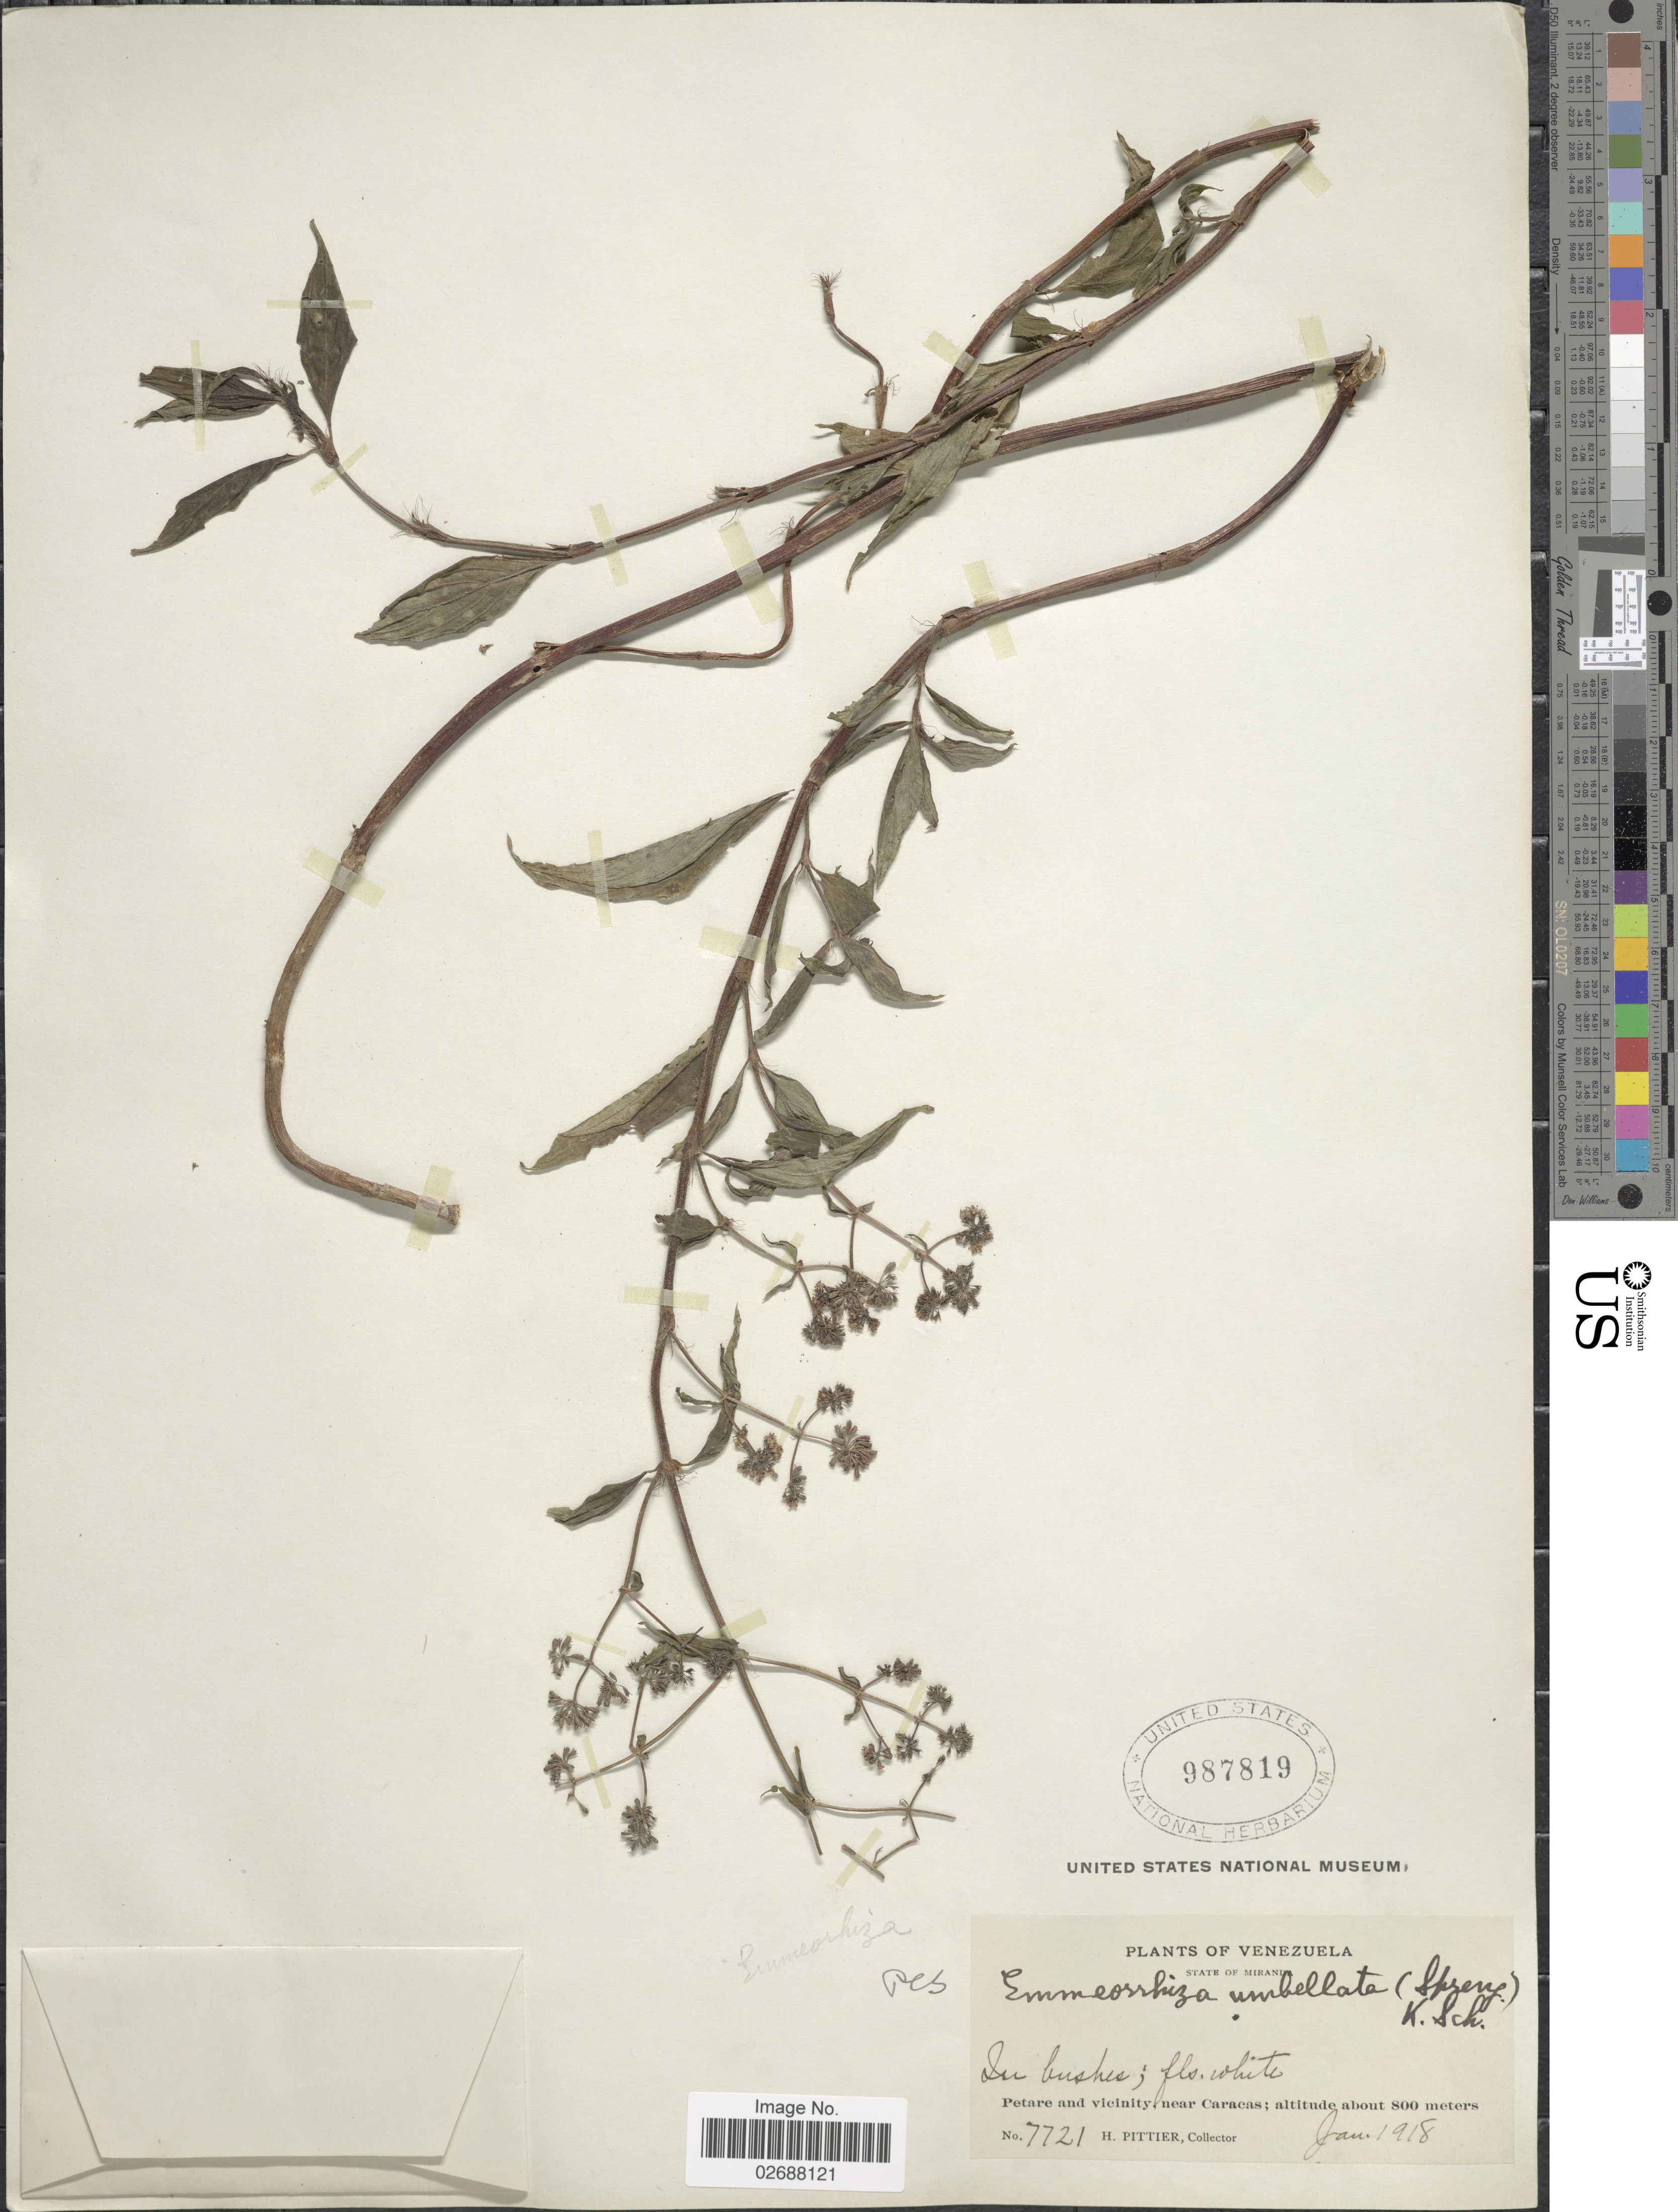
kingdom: Plantae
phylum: Tracheophyta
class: Magnoliopsida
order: Gentianales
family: Rubiaceae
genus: Emmeorhiza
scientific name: Emmeorhiza umbellata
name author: (Spreng.) K. Schum.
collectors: H. F. Pittier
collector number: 7721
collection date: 1918-01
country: Venezuela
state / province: Miranda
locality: Petare and vicinity, near Caracas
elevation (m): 800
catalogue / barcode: US 987819